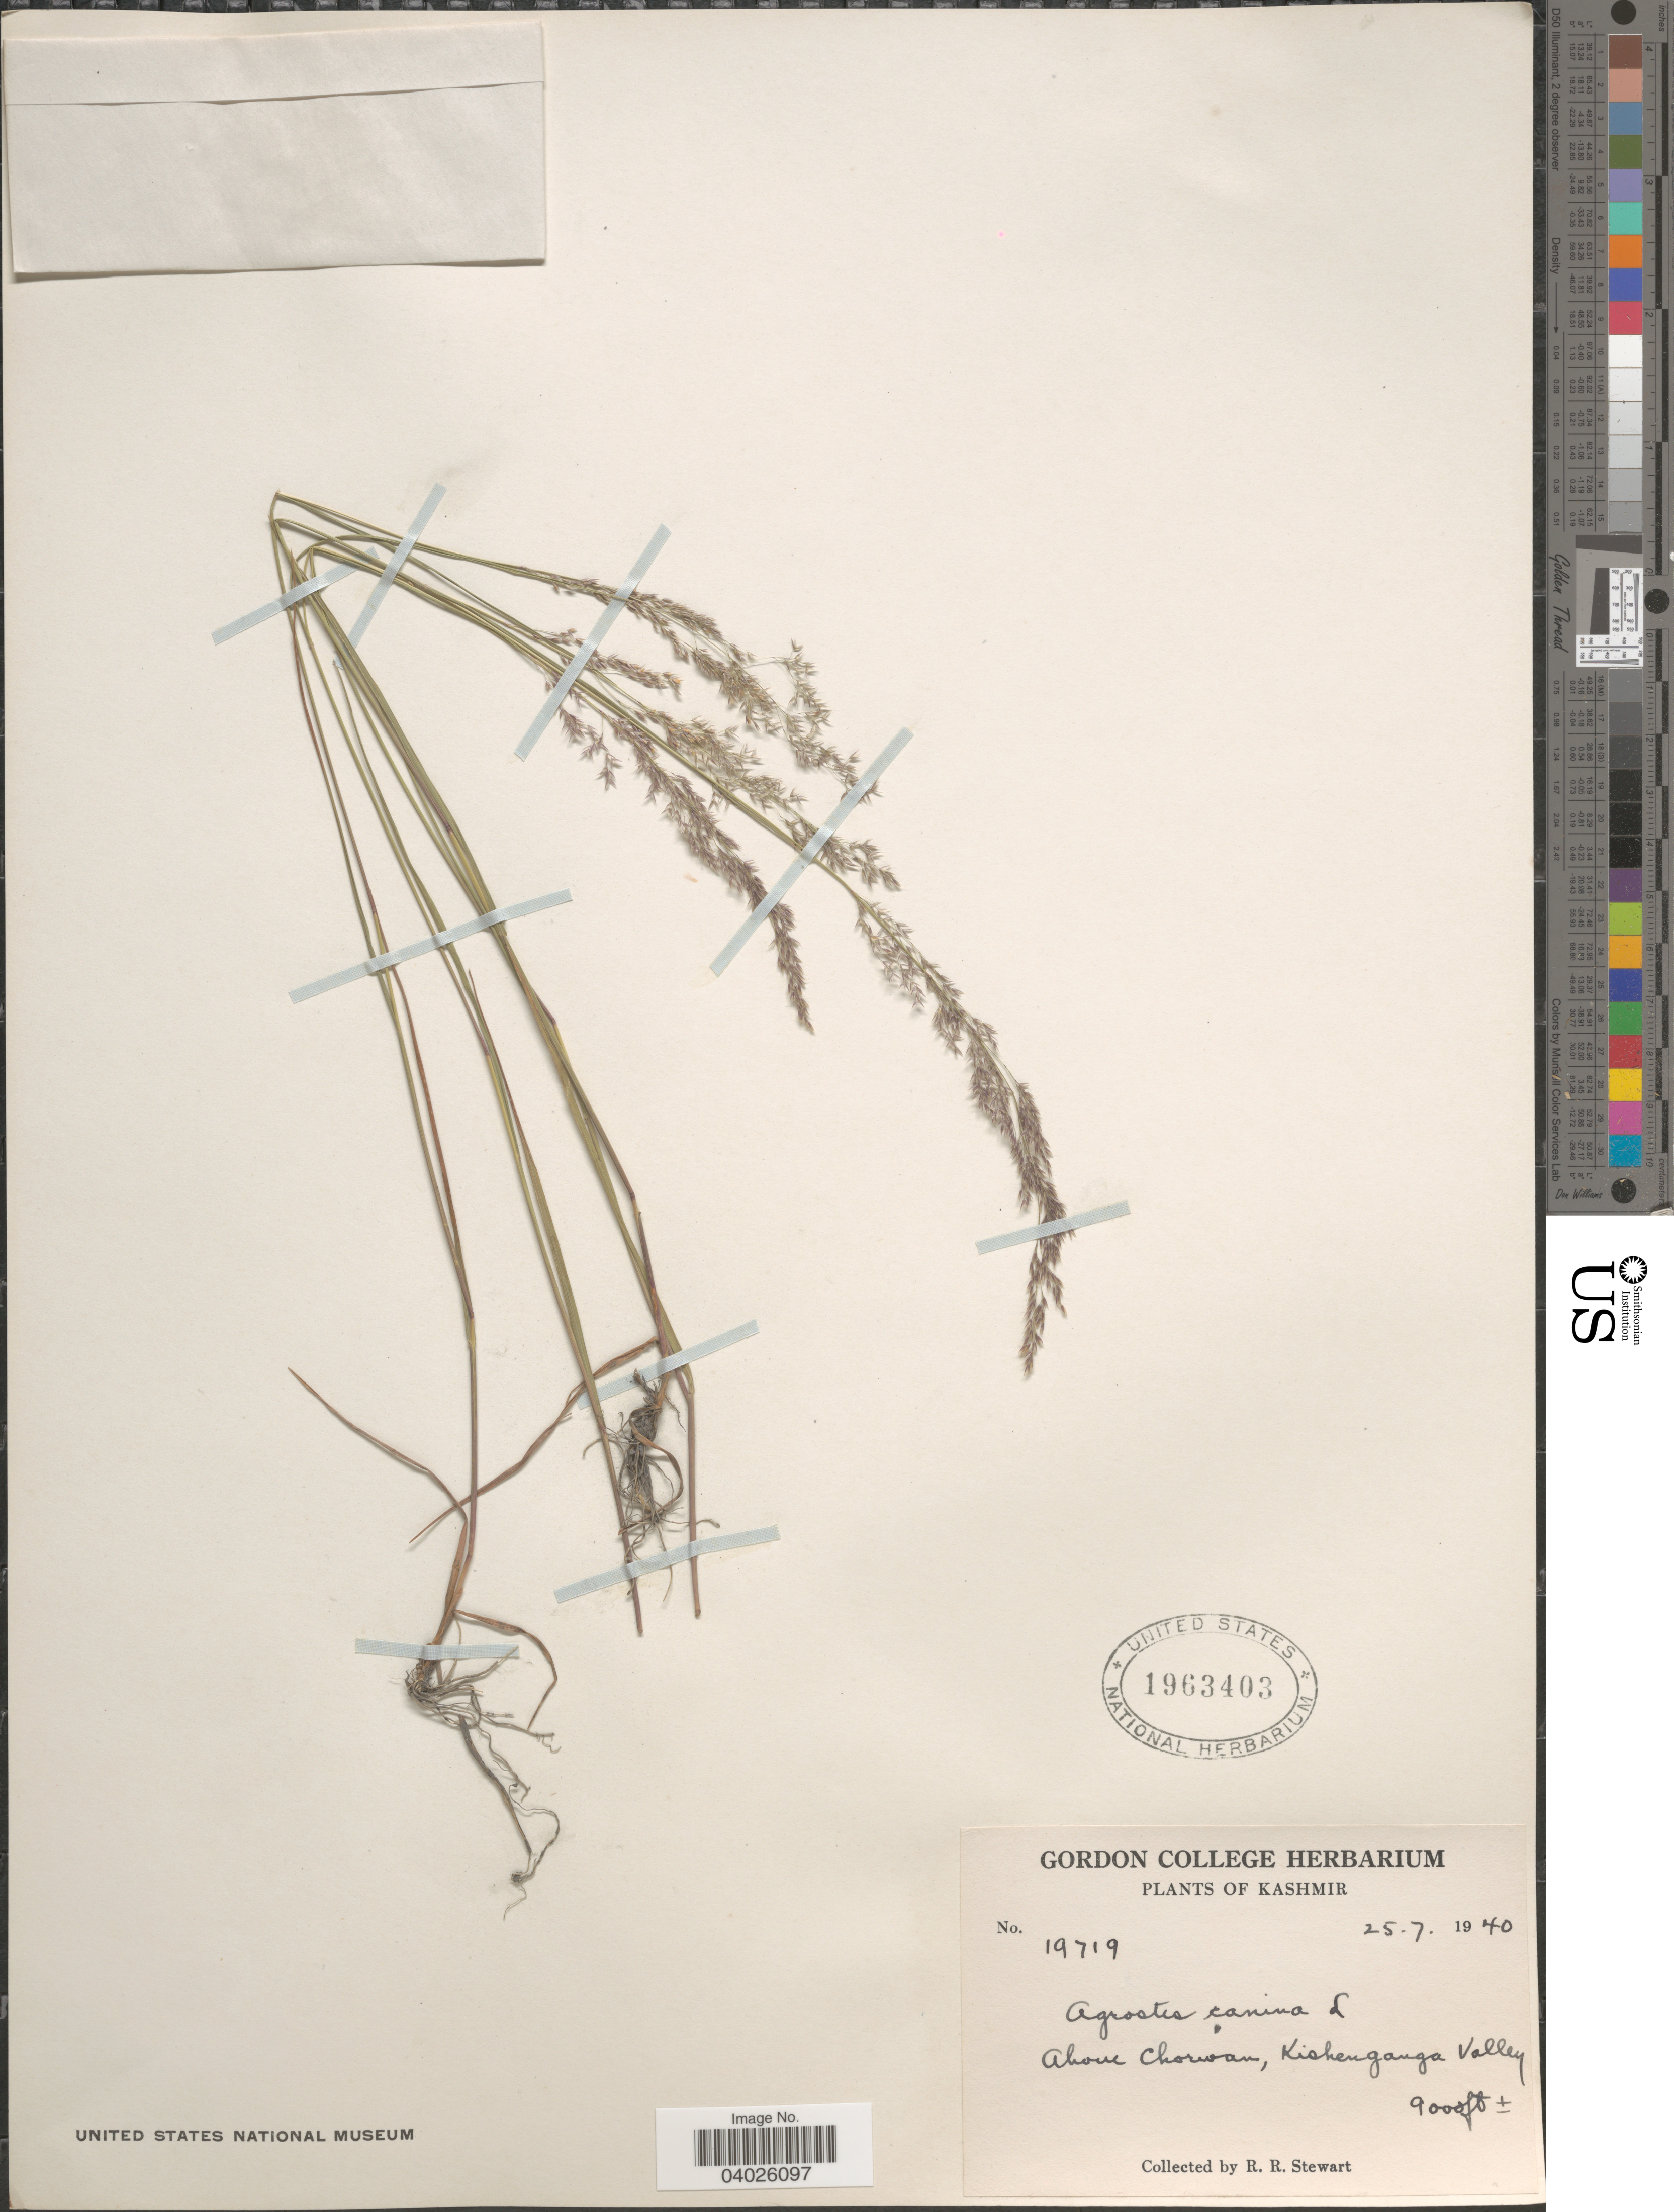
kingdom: Plantae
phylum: Tracheophyta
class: Liliopsida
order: Poales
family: Poaceae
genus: Agrostis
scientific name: Agrostis canina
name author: L.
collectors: R. Stewart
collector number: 19719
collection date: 1940-07-25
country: India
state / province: Jammu and Kashmir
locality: Kashmir. Above Chorwan, Kishenganga Valley.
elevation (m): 2743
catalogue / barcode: US 1963403